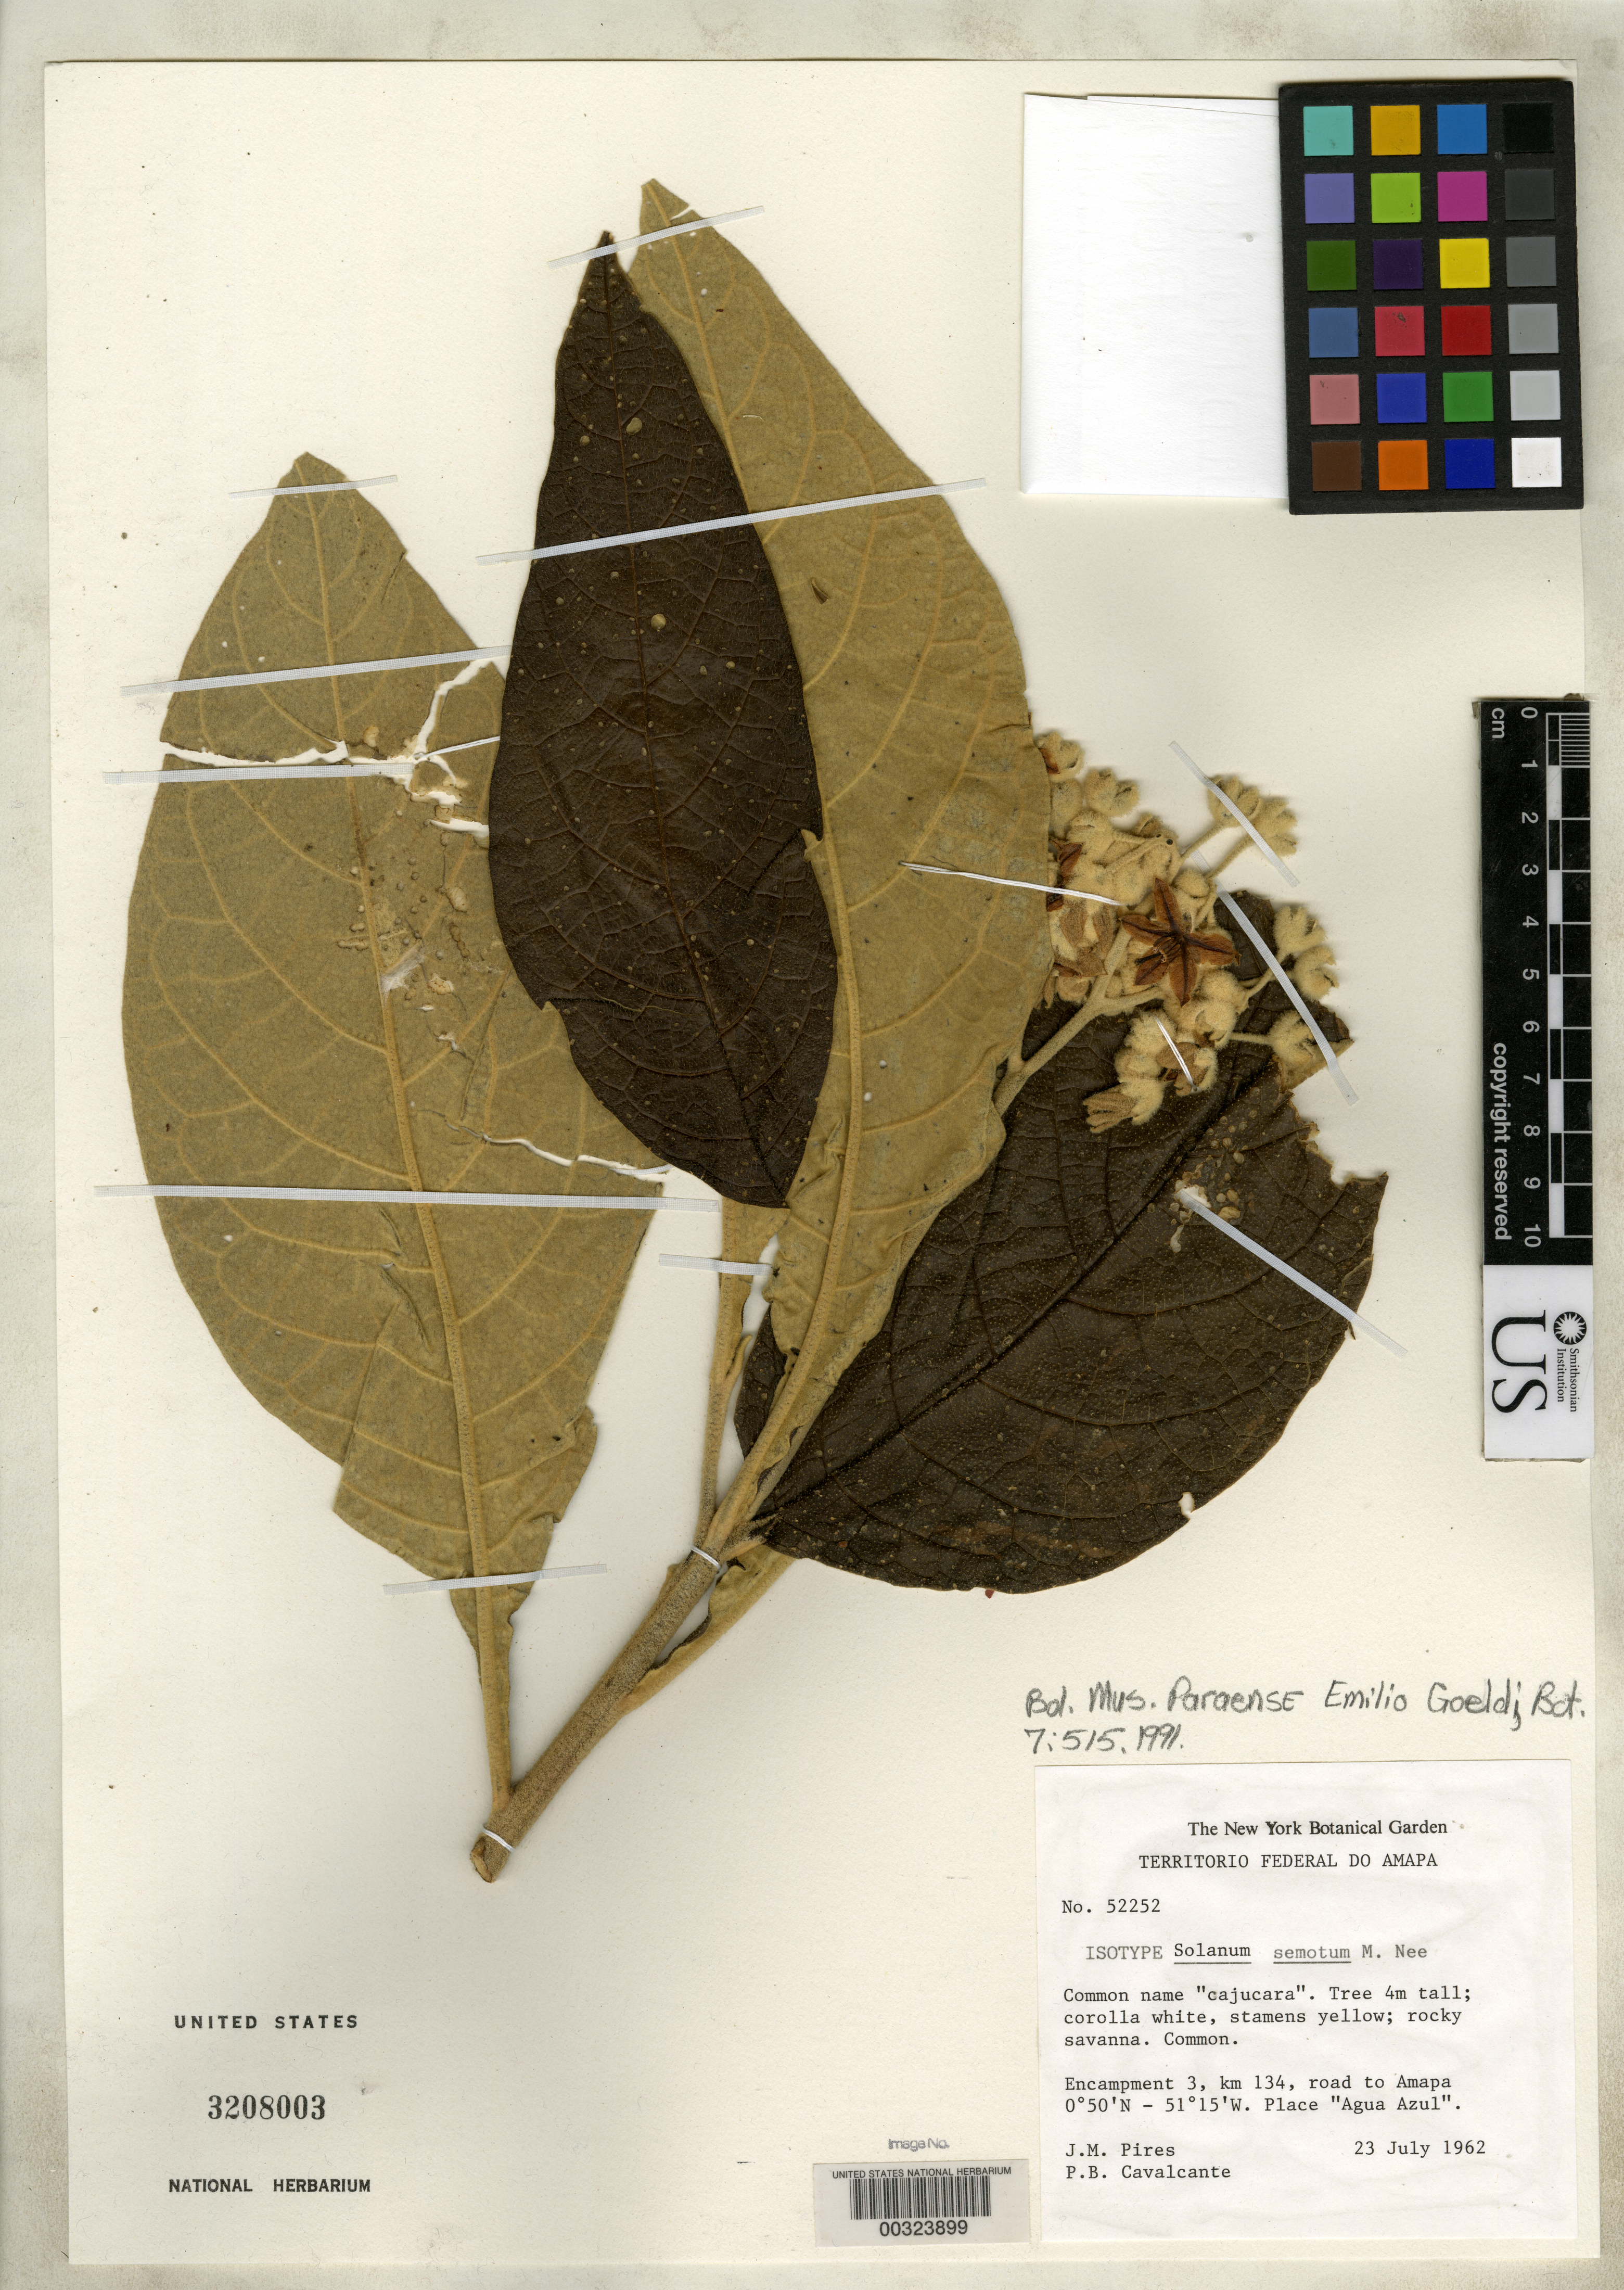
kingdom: Plantae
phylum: Tracheophyta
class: Magnoliopsida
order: Solanales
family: Solanaceae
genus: Solanum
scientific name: Solanum semotum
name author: M. Nee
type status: Isotype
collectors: J. M. Pires & P. B. Cavalcante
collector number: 52252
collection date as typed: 23 Jul 1962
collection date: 1962-07-23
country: Brazil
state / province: Amapá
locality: Encampment 3, km 134, road to Amapa, place "Agua Azul".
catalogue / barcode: US 3208003